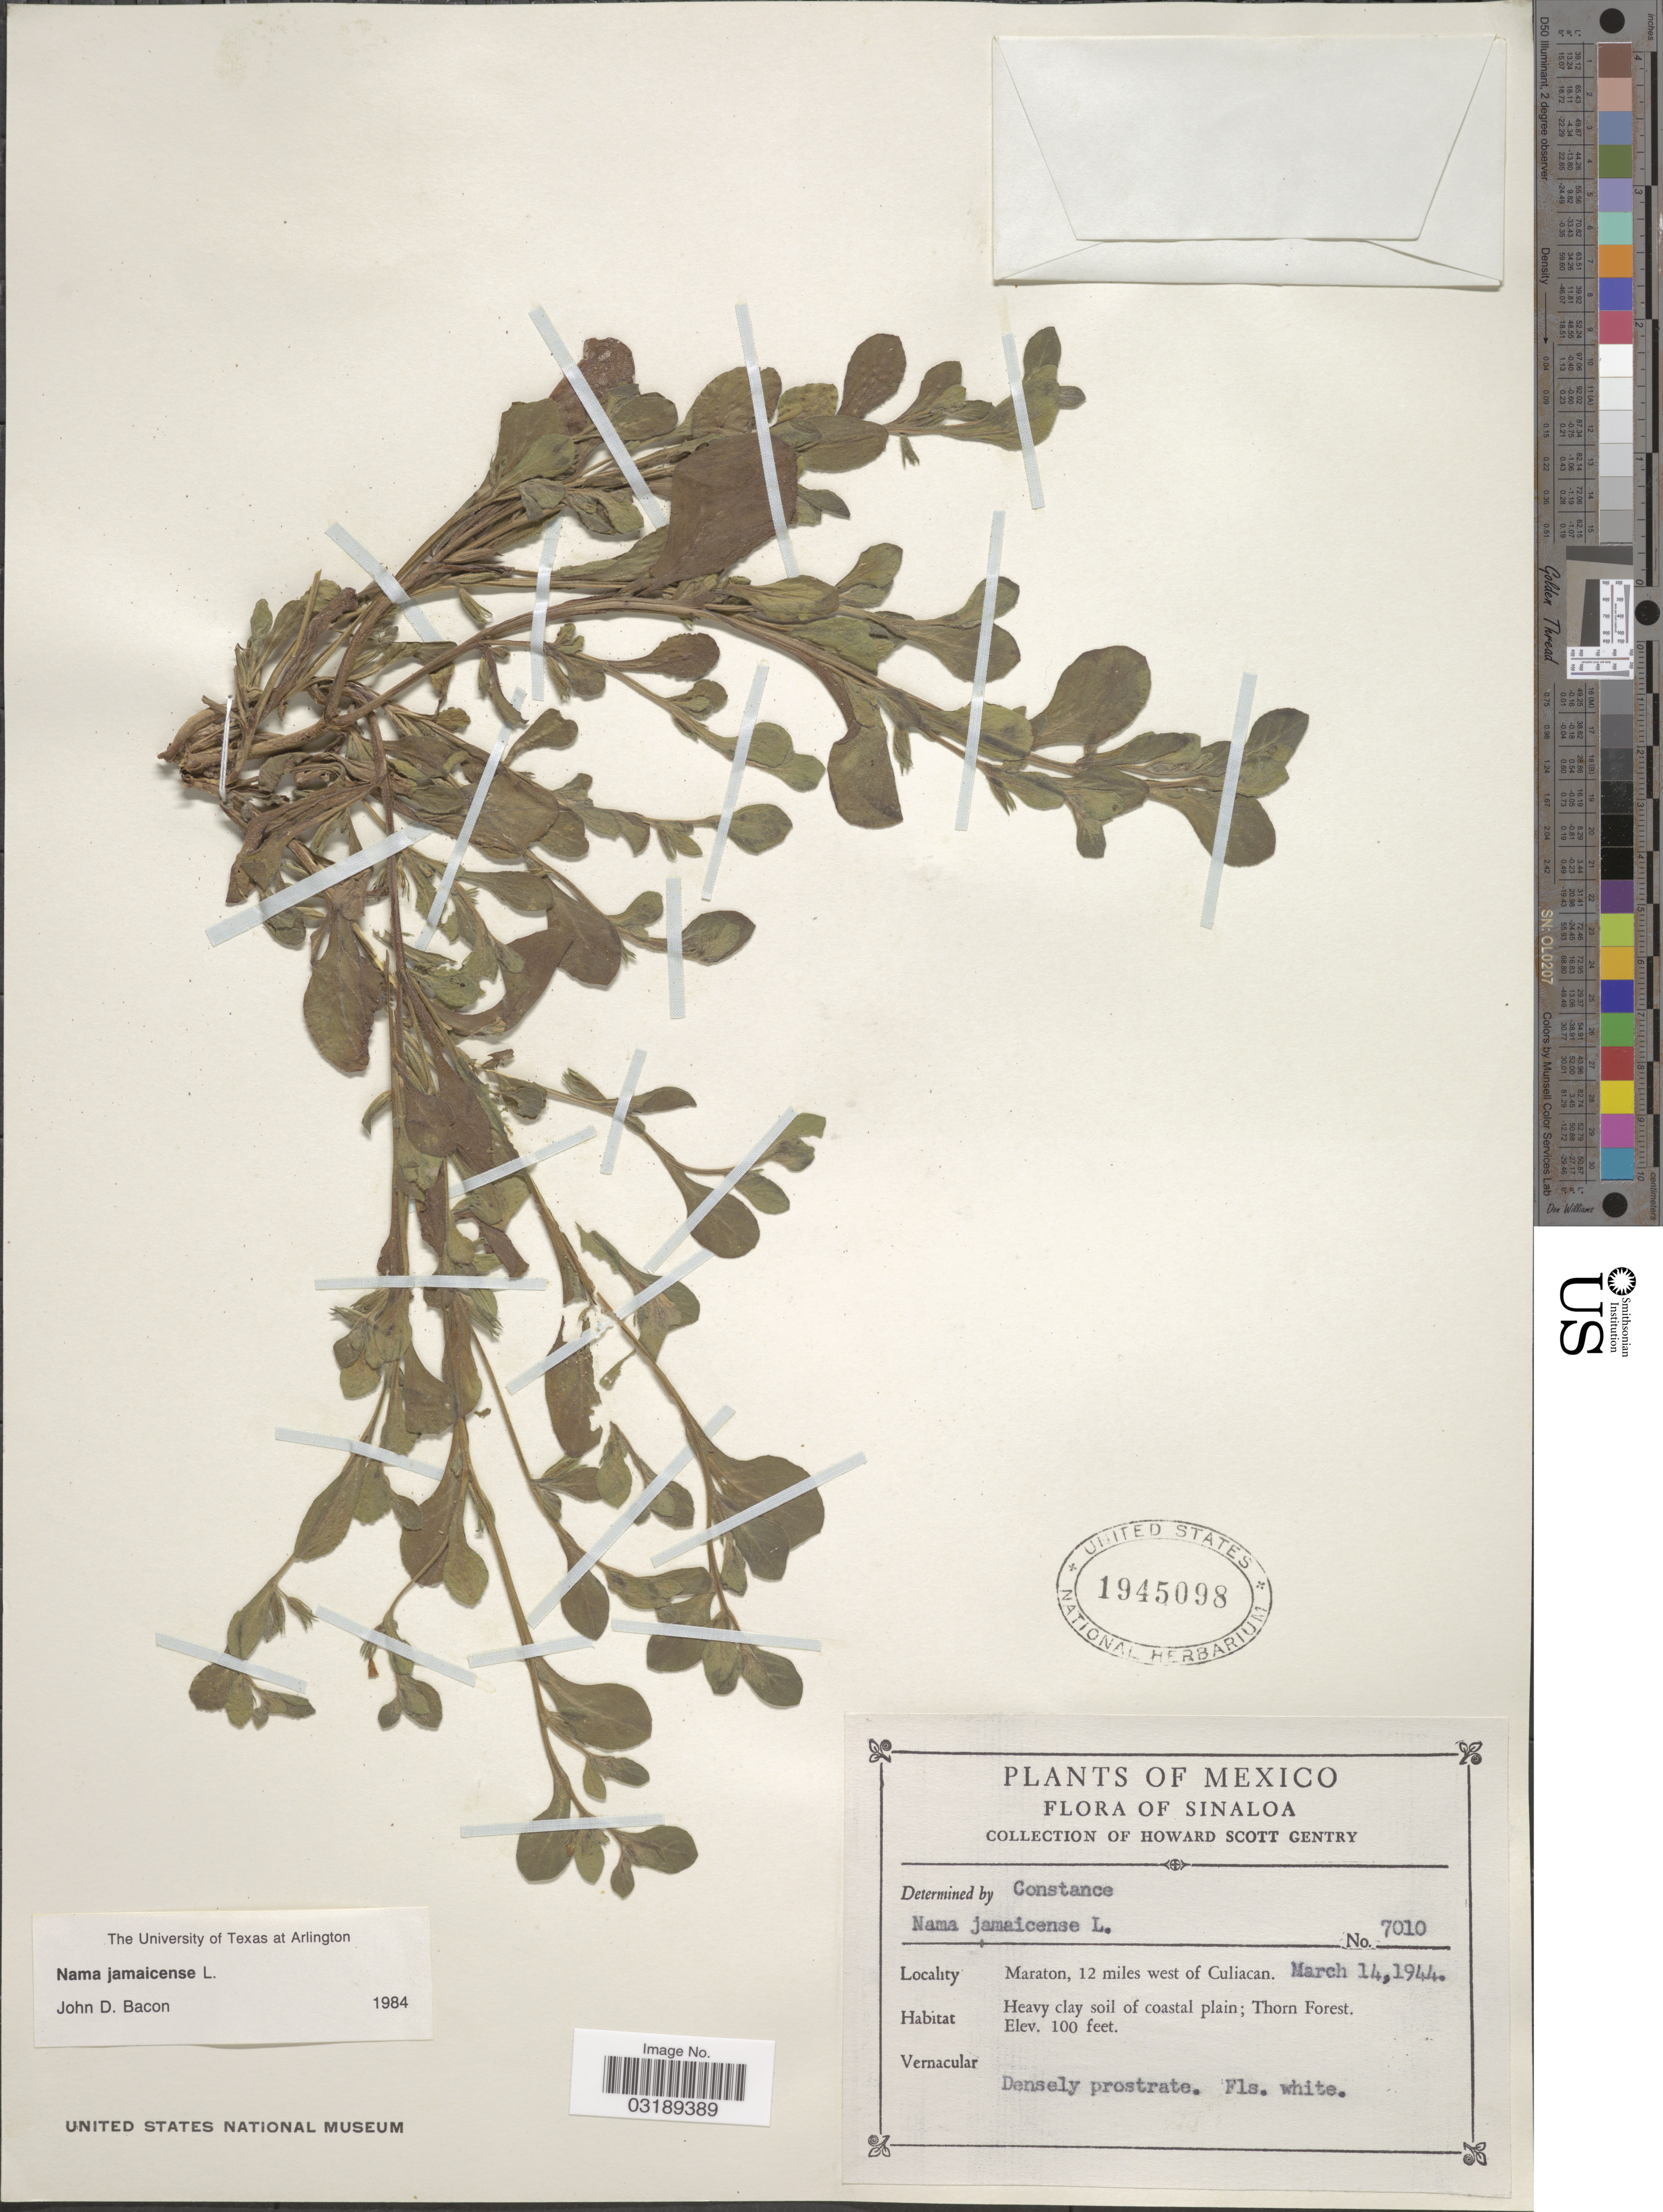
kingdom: Plantae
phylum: Tracheophyta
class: Magnoliopsida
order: Boraginales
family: Namaceae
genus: Nama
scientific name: Nama jamaicensis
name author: L.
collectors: H. S. Gentry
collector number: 7010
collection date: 1944-03-14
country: Mexico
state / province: Sinaloa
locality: Maraton, 12 miles west of Culiacan.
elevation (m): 30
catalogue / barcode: US 1945098